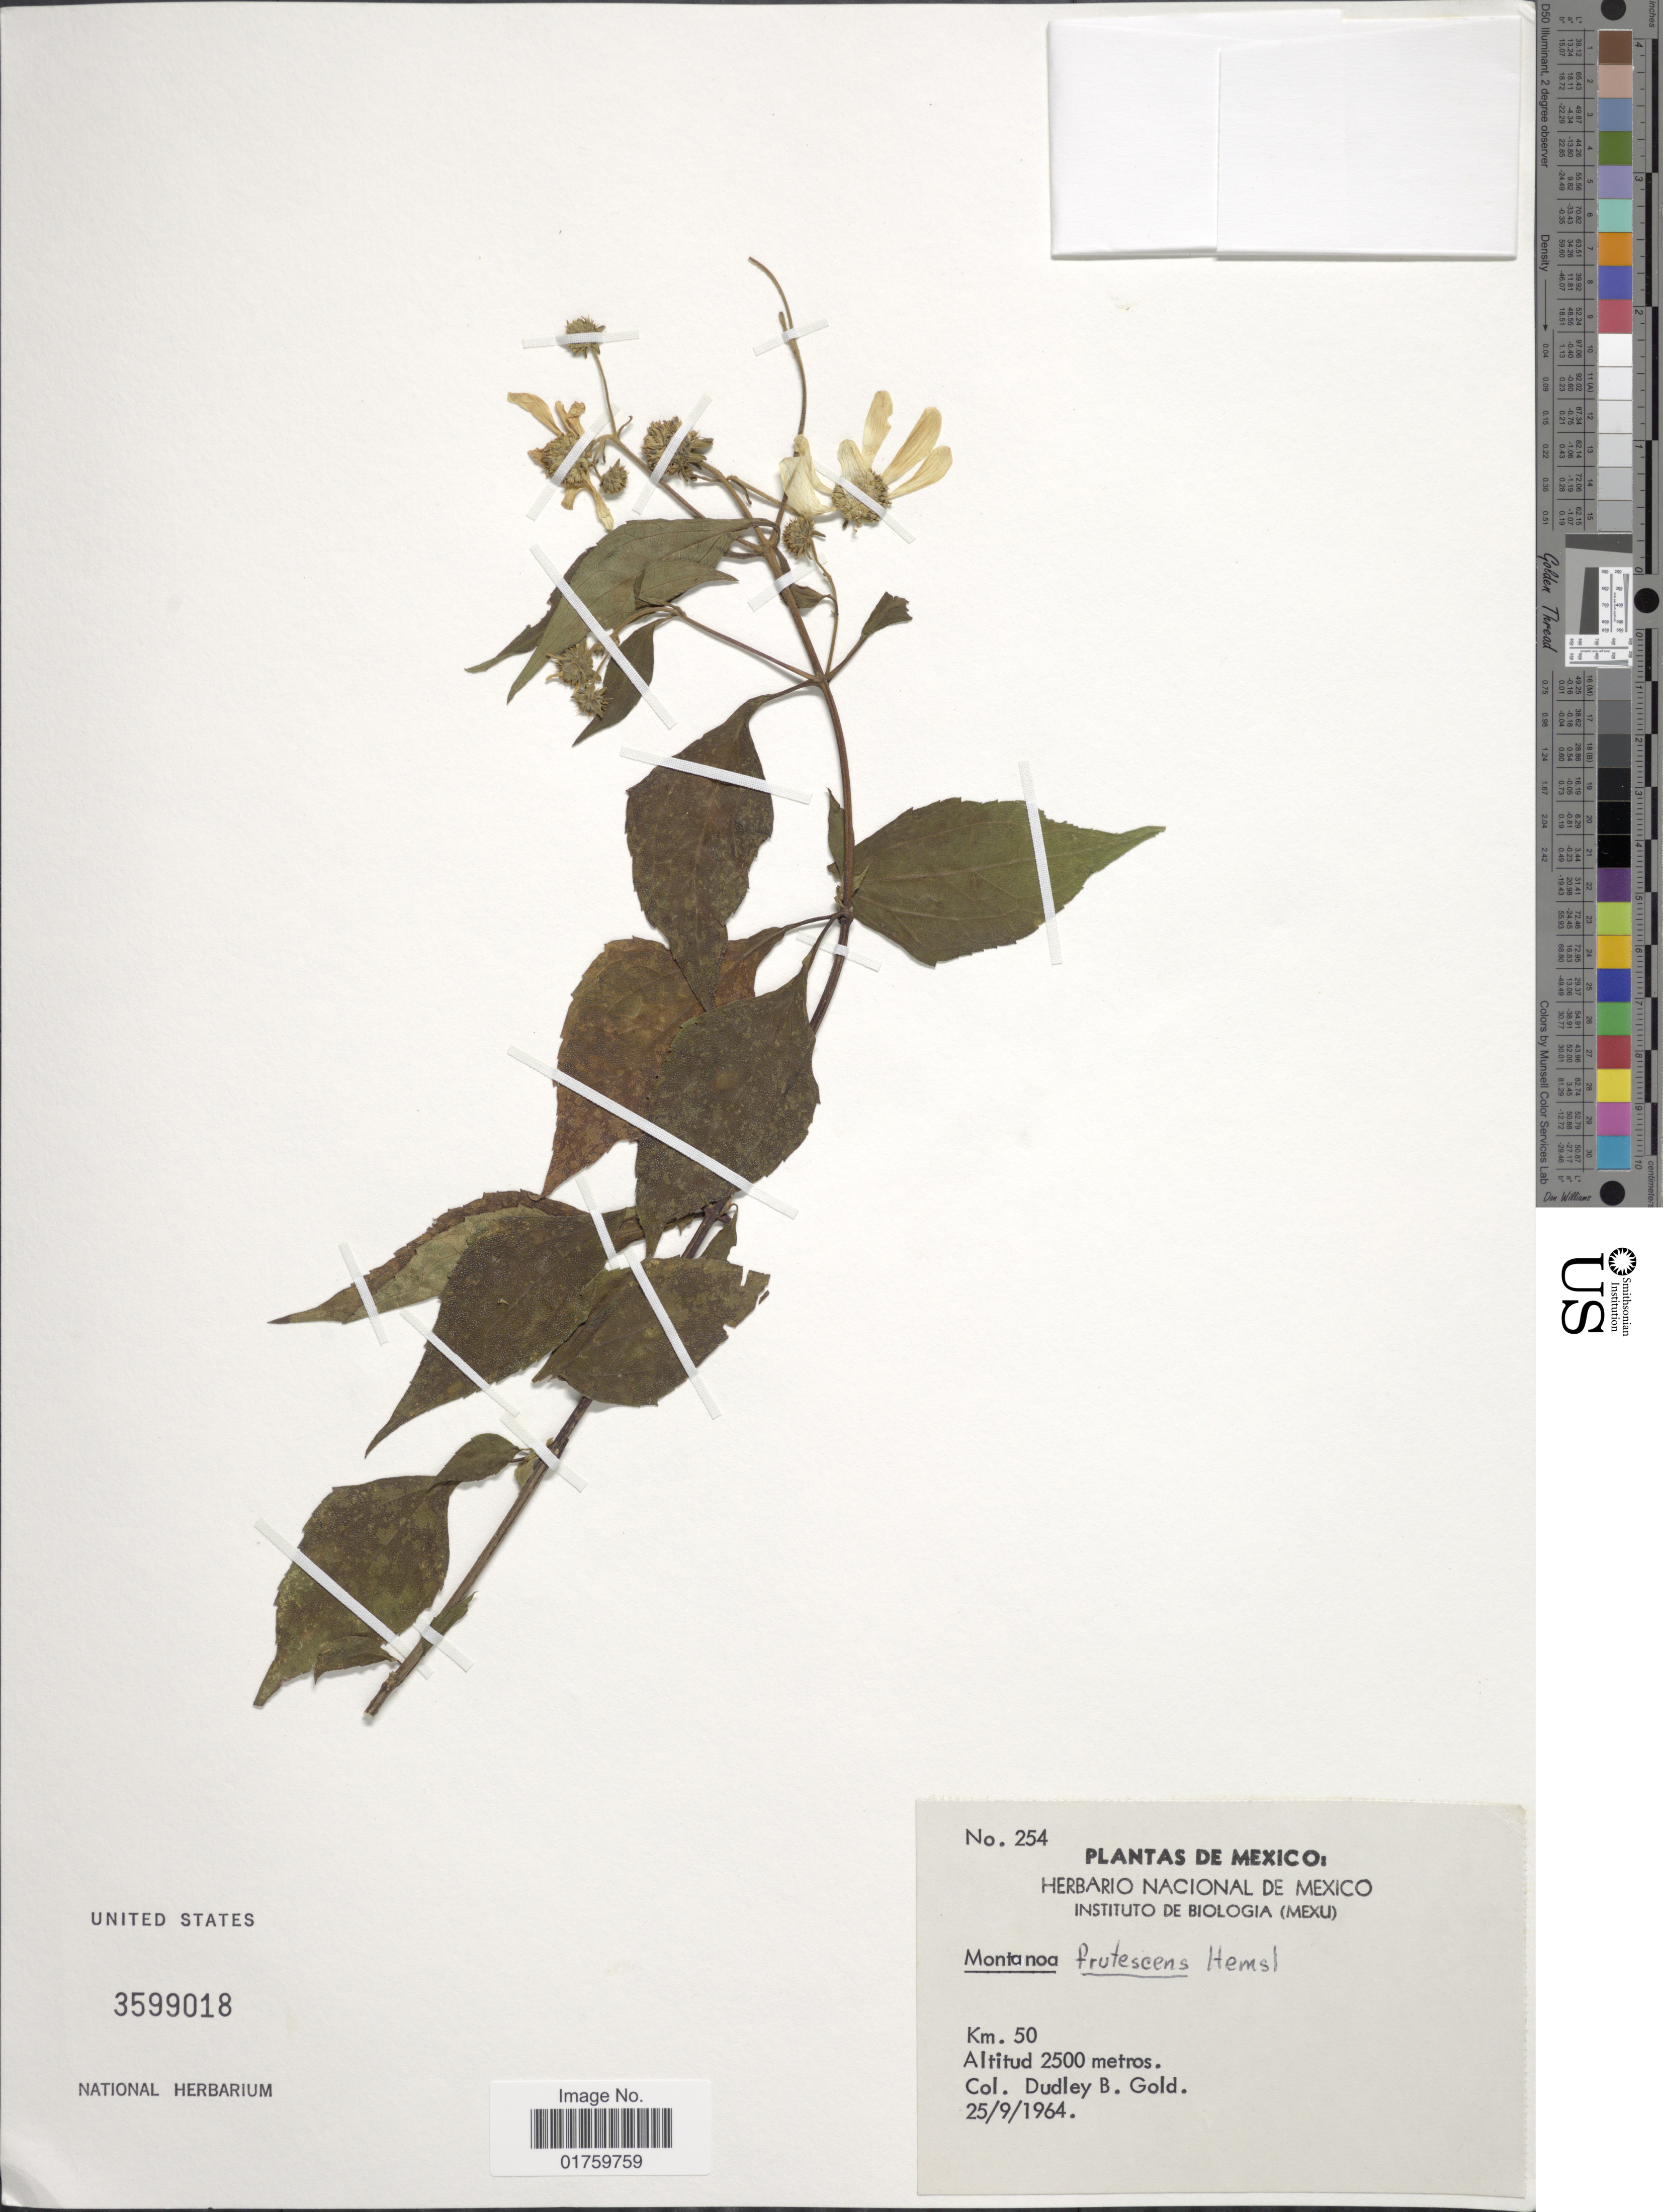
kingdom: Plantae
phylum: Tracheophyta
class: Magnoliopsida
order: Asterales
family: Asteraceae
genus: Montanoa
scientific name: Montanoa frutescens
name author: Mairet ex DC.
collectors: D. Gold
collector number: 254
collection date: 1964-09-25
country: Mexico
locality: Km. 50.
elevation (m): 2500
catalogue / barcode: US 3599018